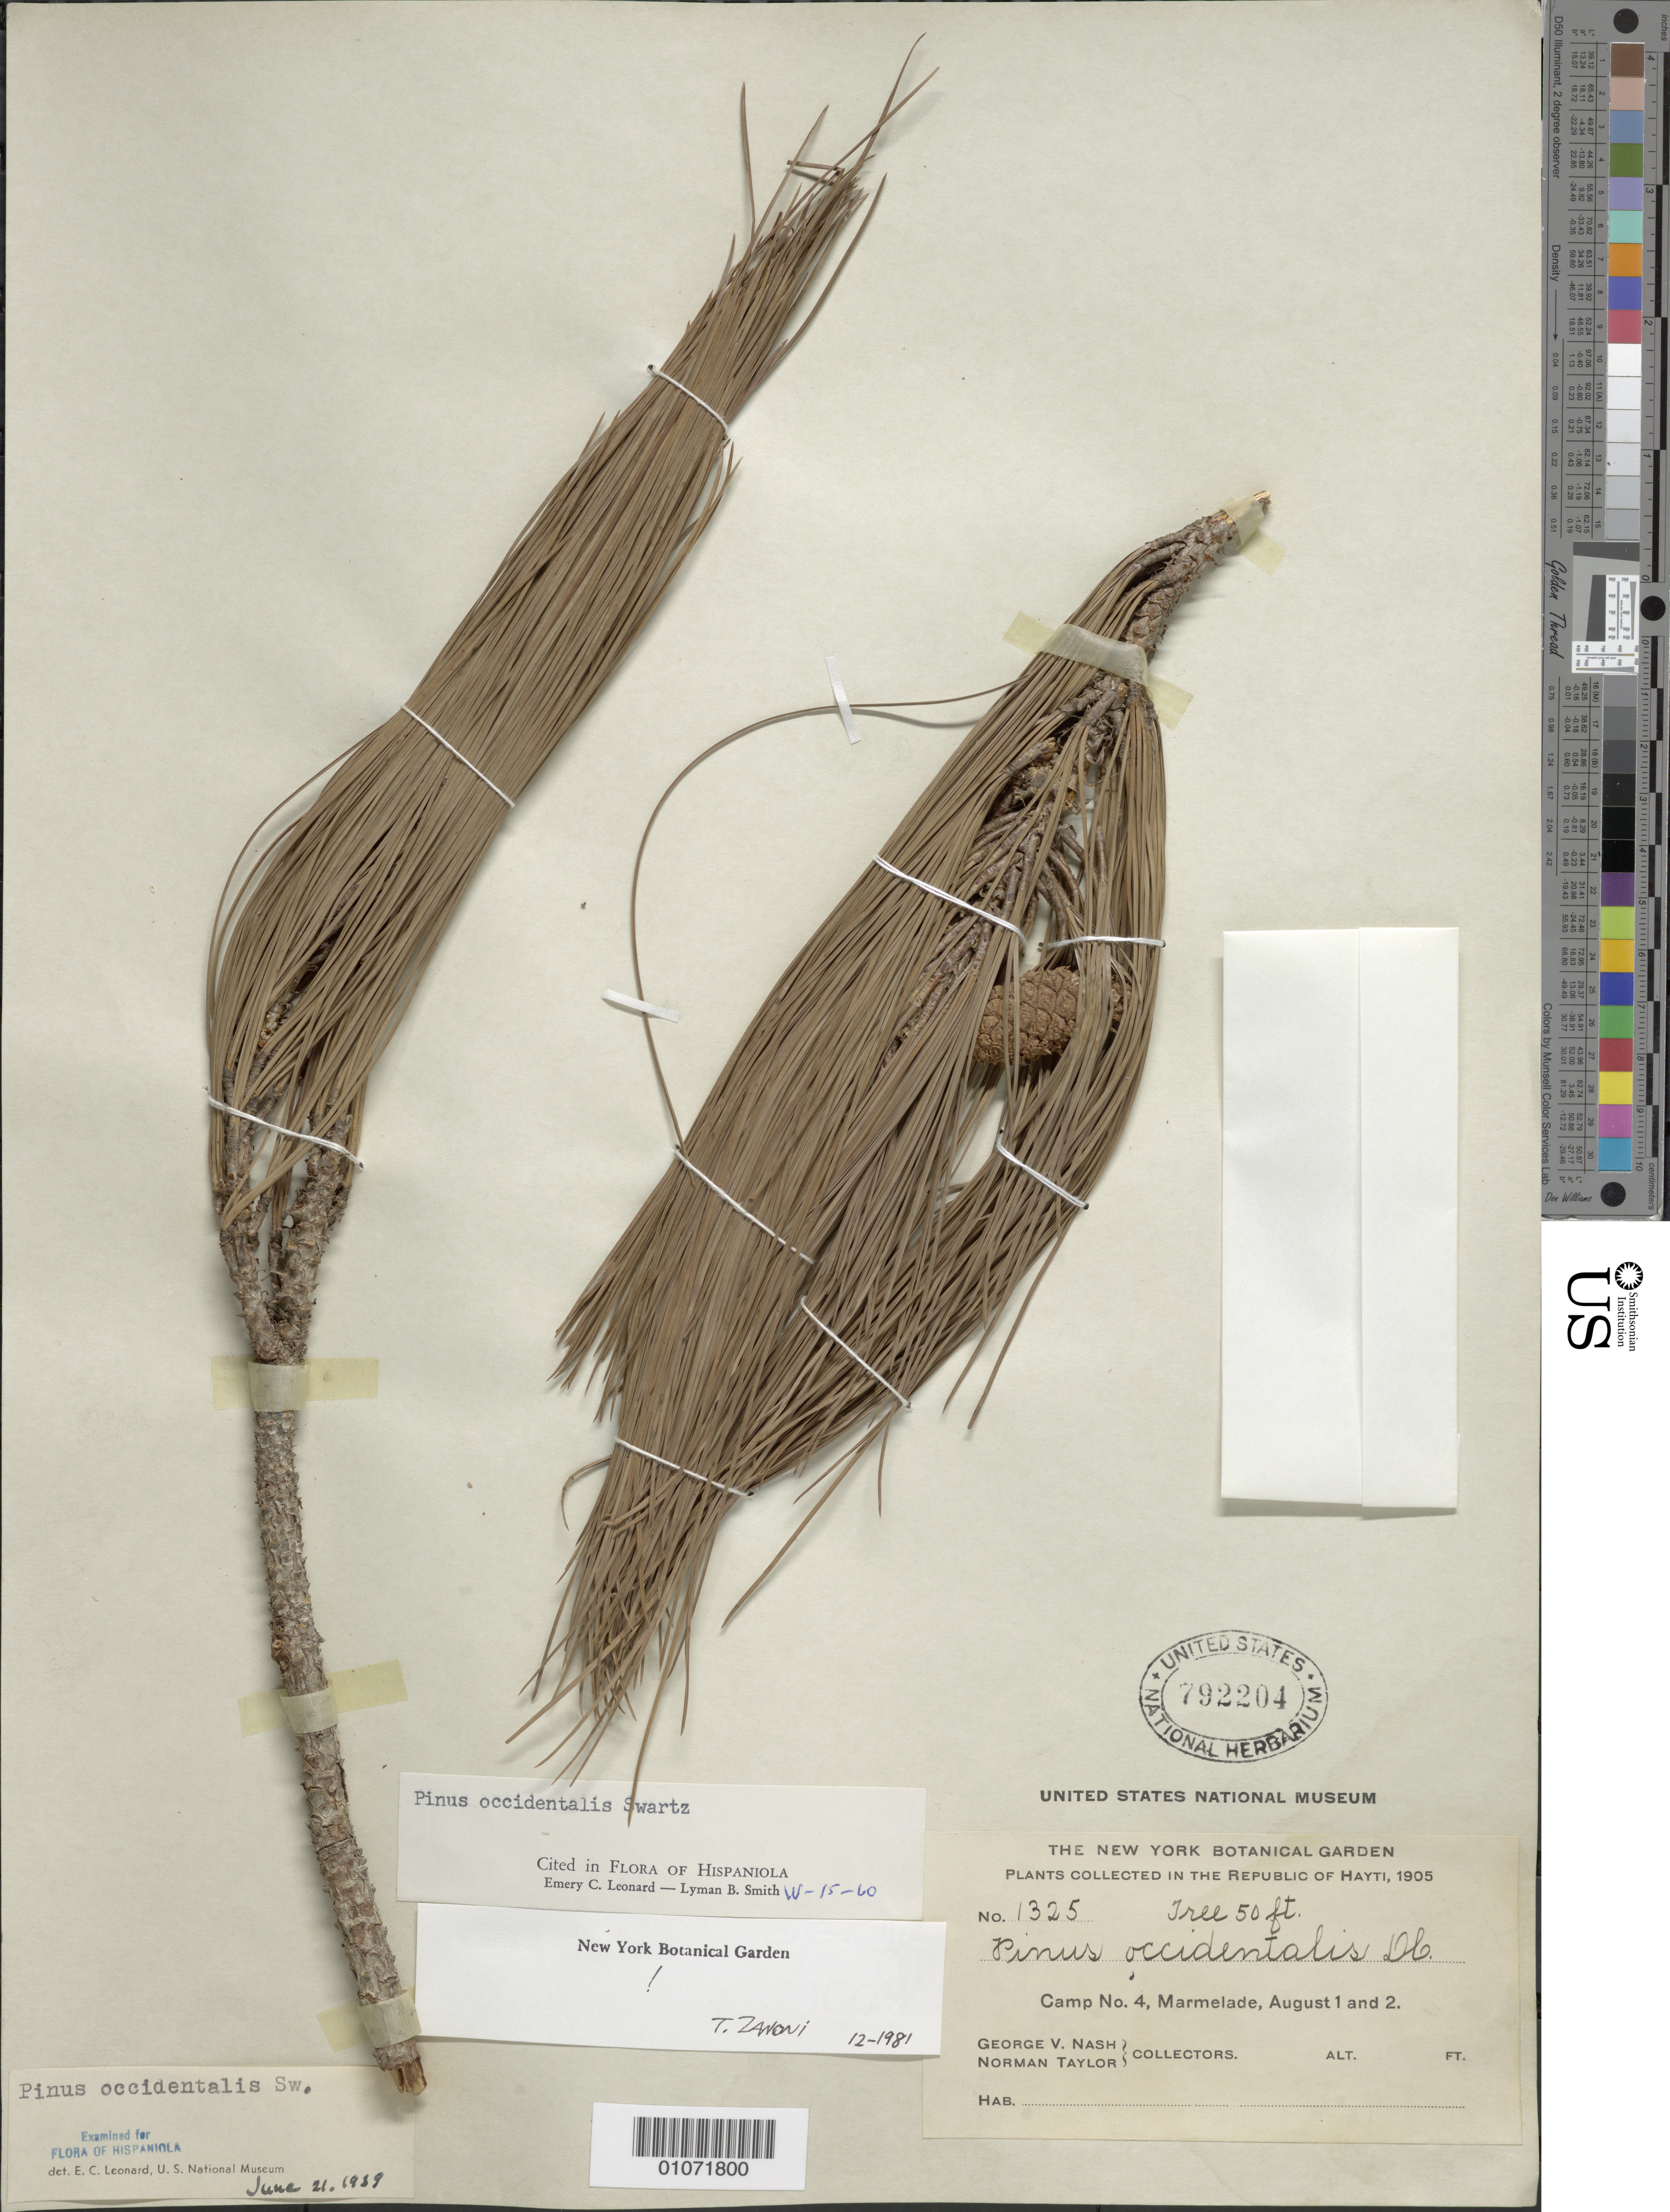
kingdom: Plantae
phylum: Tracheophyta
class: Pinopsida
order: Pinales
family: Pinaceae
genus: Pinus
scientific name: Pinus occidentalis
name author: Sw.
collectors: G. V. Nash & N. Taylor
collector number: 1325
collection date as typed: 01 Aug 1905 to 02 Aug 1905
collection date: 1905-08-01/1905-08-02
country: Haiti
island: Hispaniola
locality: Camp No. 4, Marmelade.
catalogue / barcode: US 792204